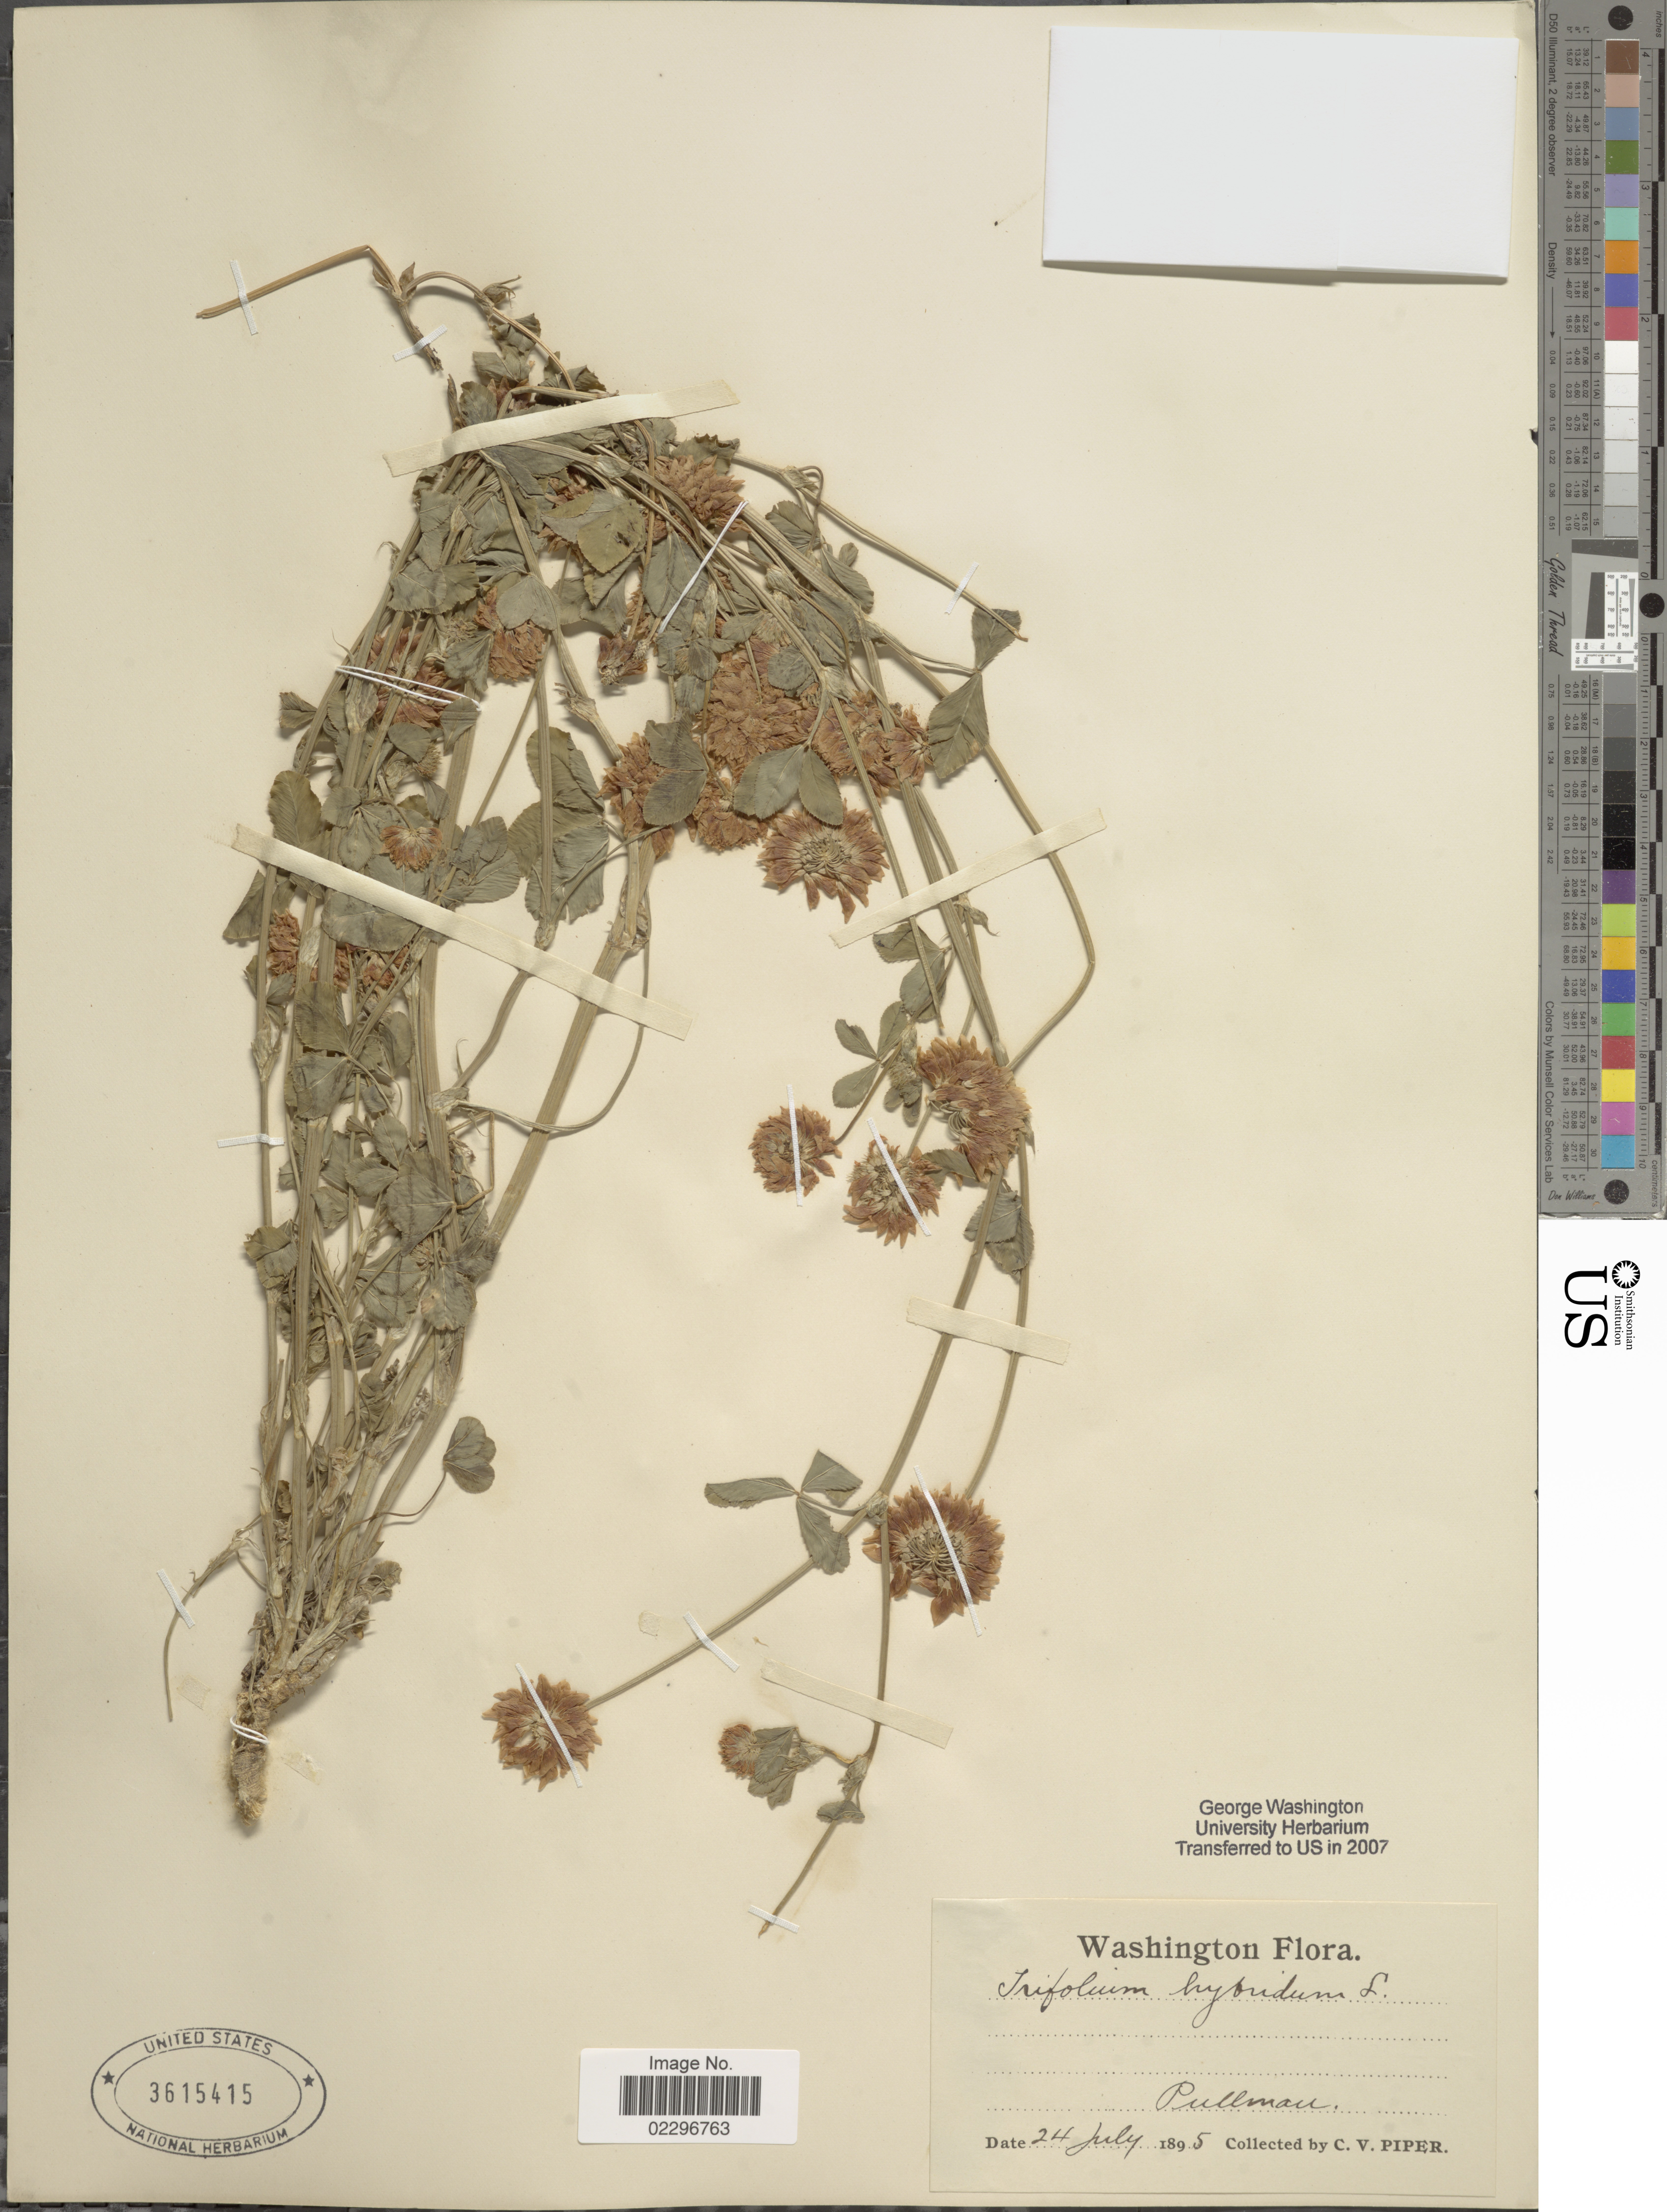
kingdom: Plantae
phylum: Tracheophyta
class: Magnoliopsida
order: Fabales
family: Fabaceae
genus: Trifolium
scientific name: Trifolium hybridum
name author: L.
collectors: C. V. Piper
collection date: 1895-07-24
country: United States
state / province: Washington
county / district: Whitman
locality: Pullman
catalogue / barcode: US 3615415